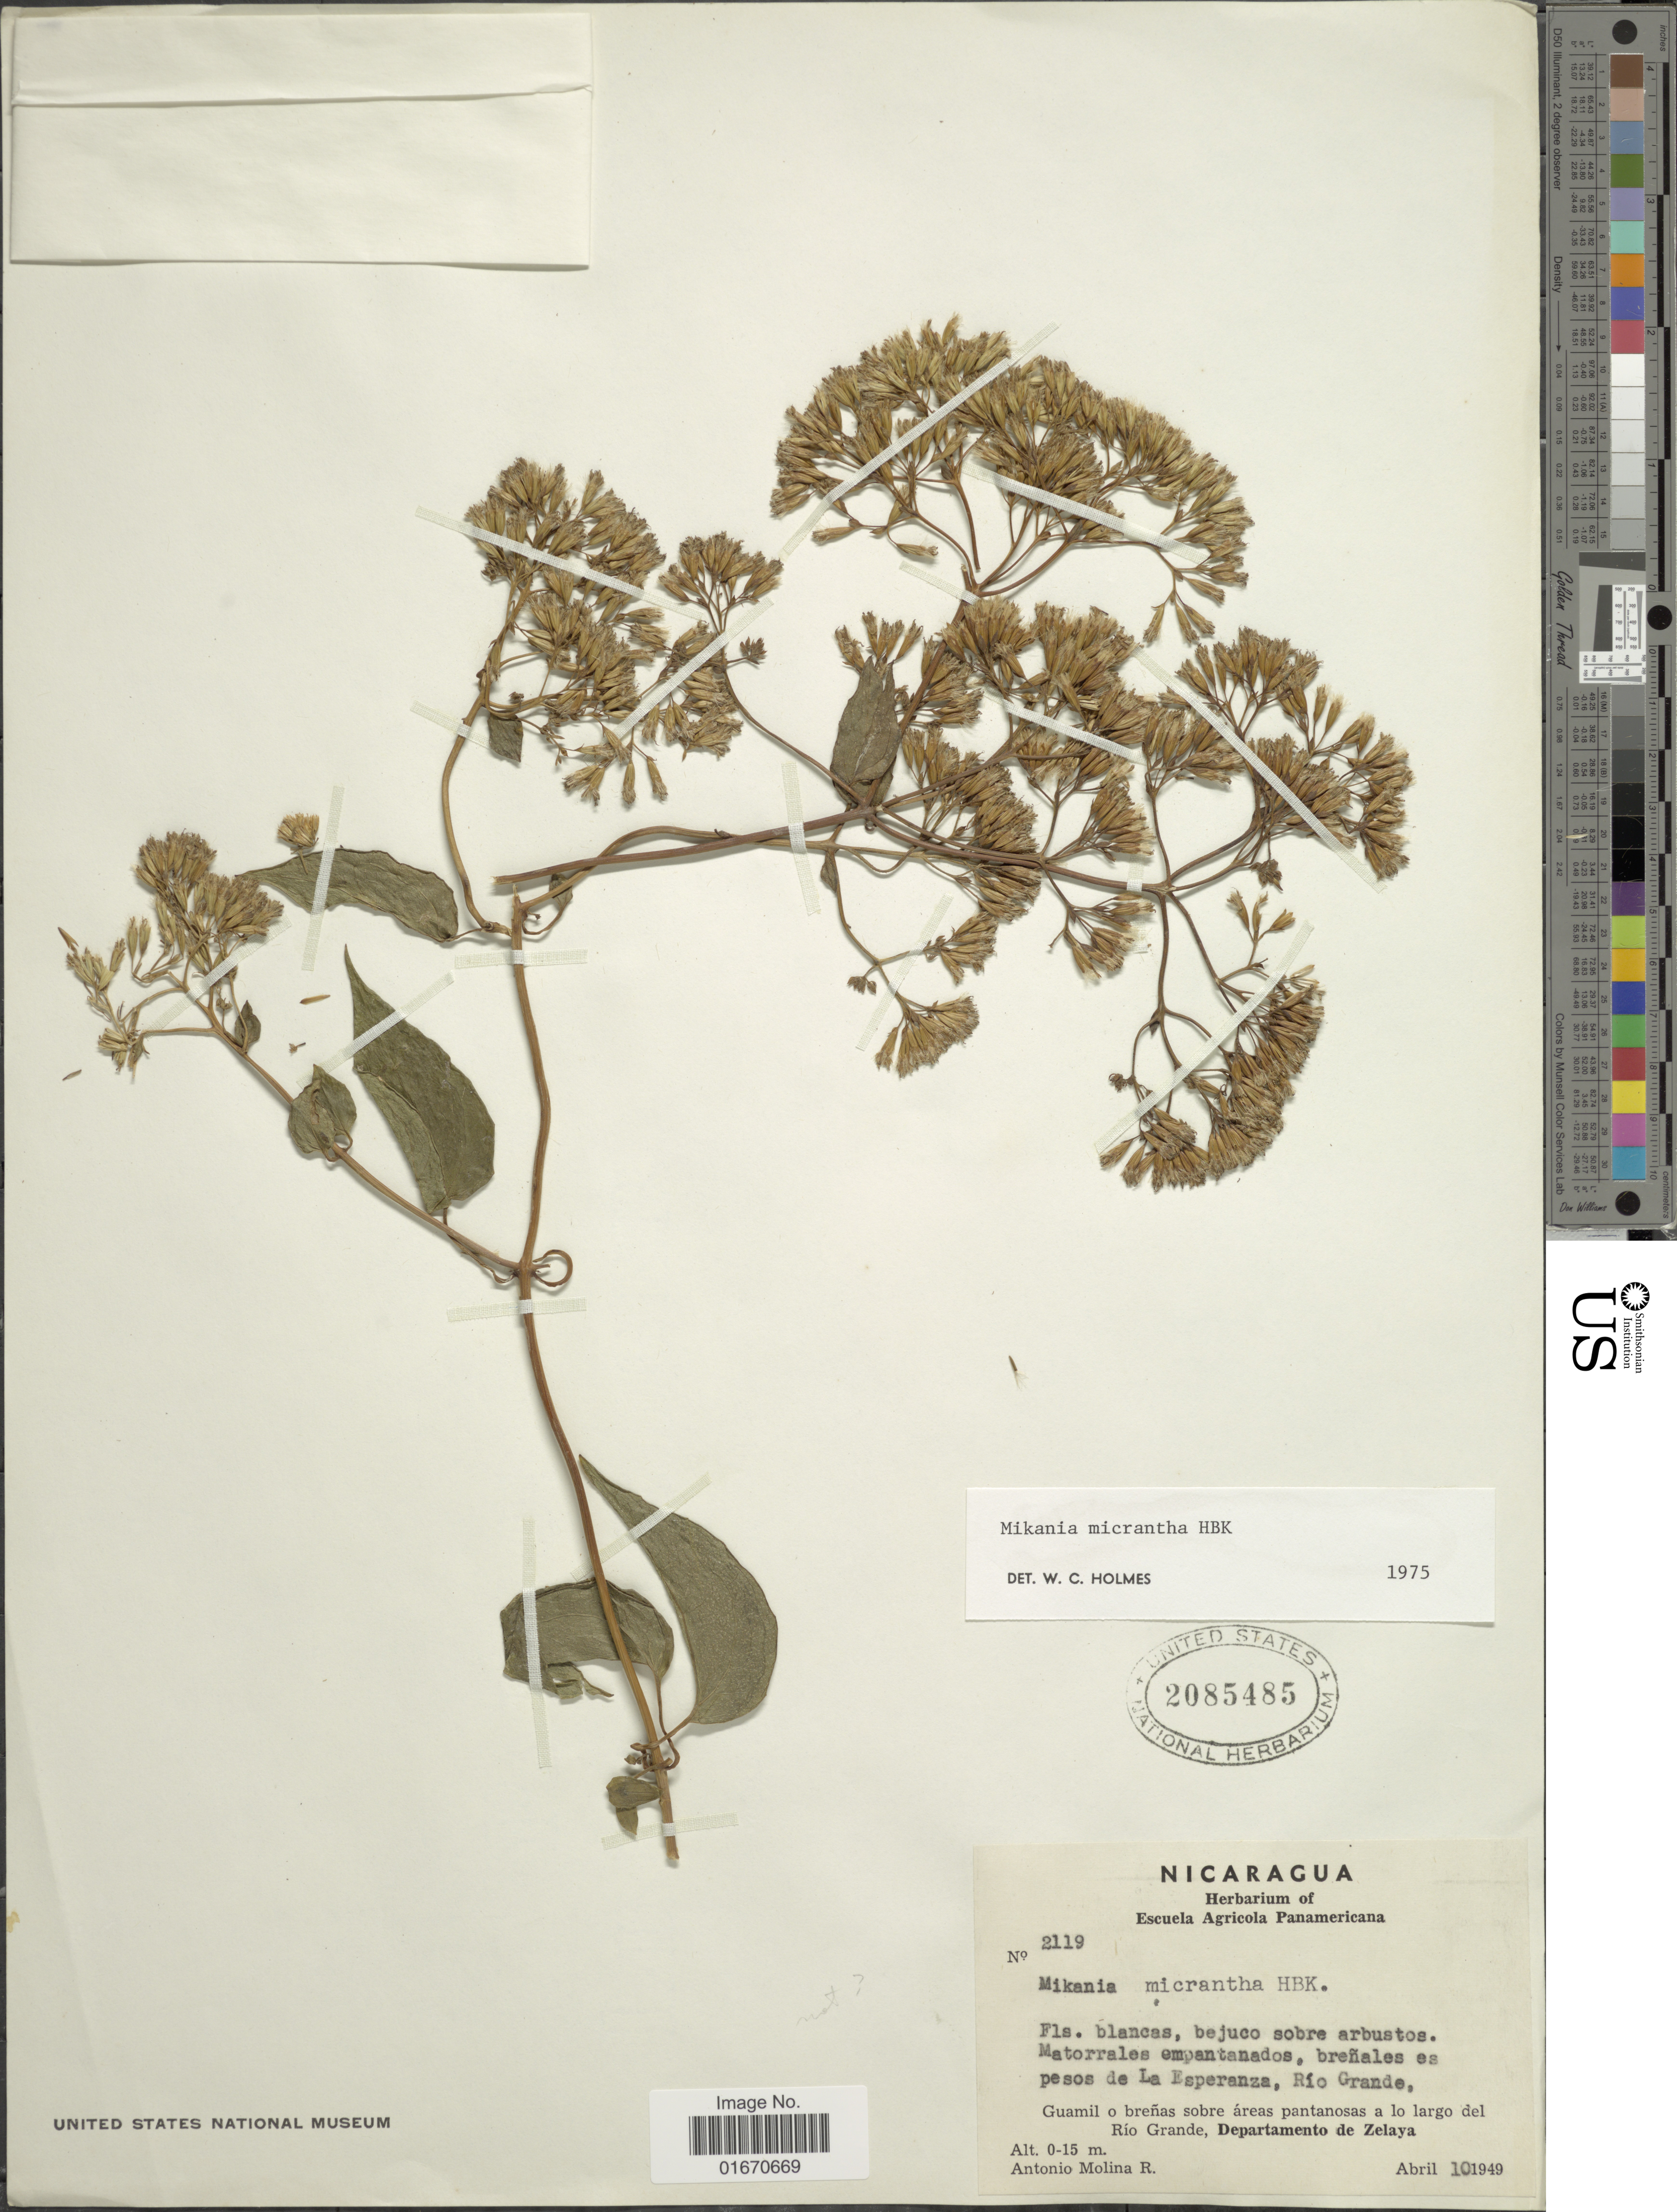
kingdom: Plantae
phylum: Tracheophyta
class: Magnoliopsida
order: Asterales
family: Asteraceae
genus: Mikania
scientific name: Mikania micrantha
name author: Kunth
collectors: A. Molina R.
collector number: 2119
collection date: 1949-04-10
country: Nicaragua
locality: Brenales es pesos de La Esperanza, Rio Grande, Guamil o brenas sobre areas pantanosas a lo largo del Rio Grande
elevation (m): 0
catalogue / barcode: US 2085485